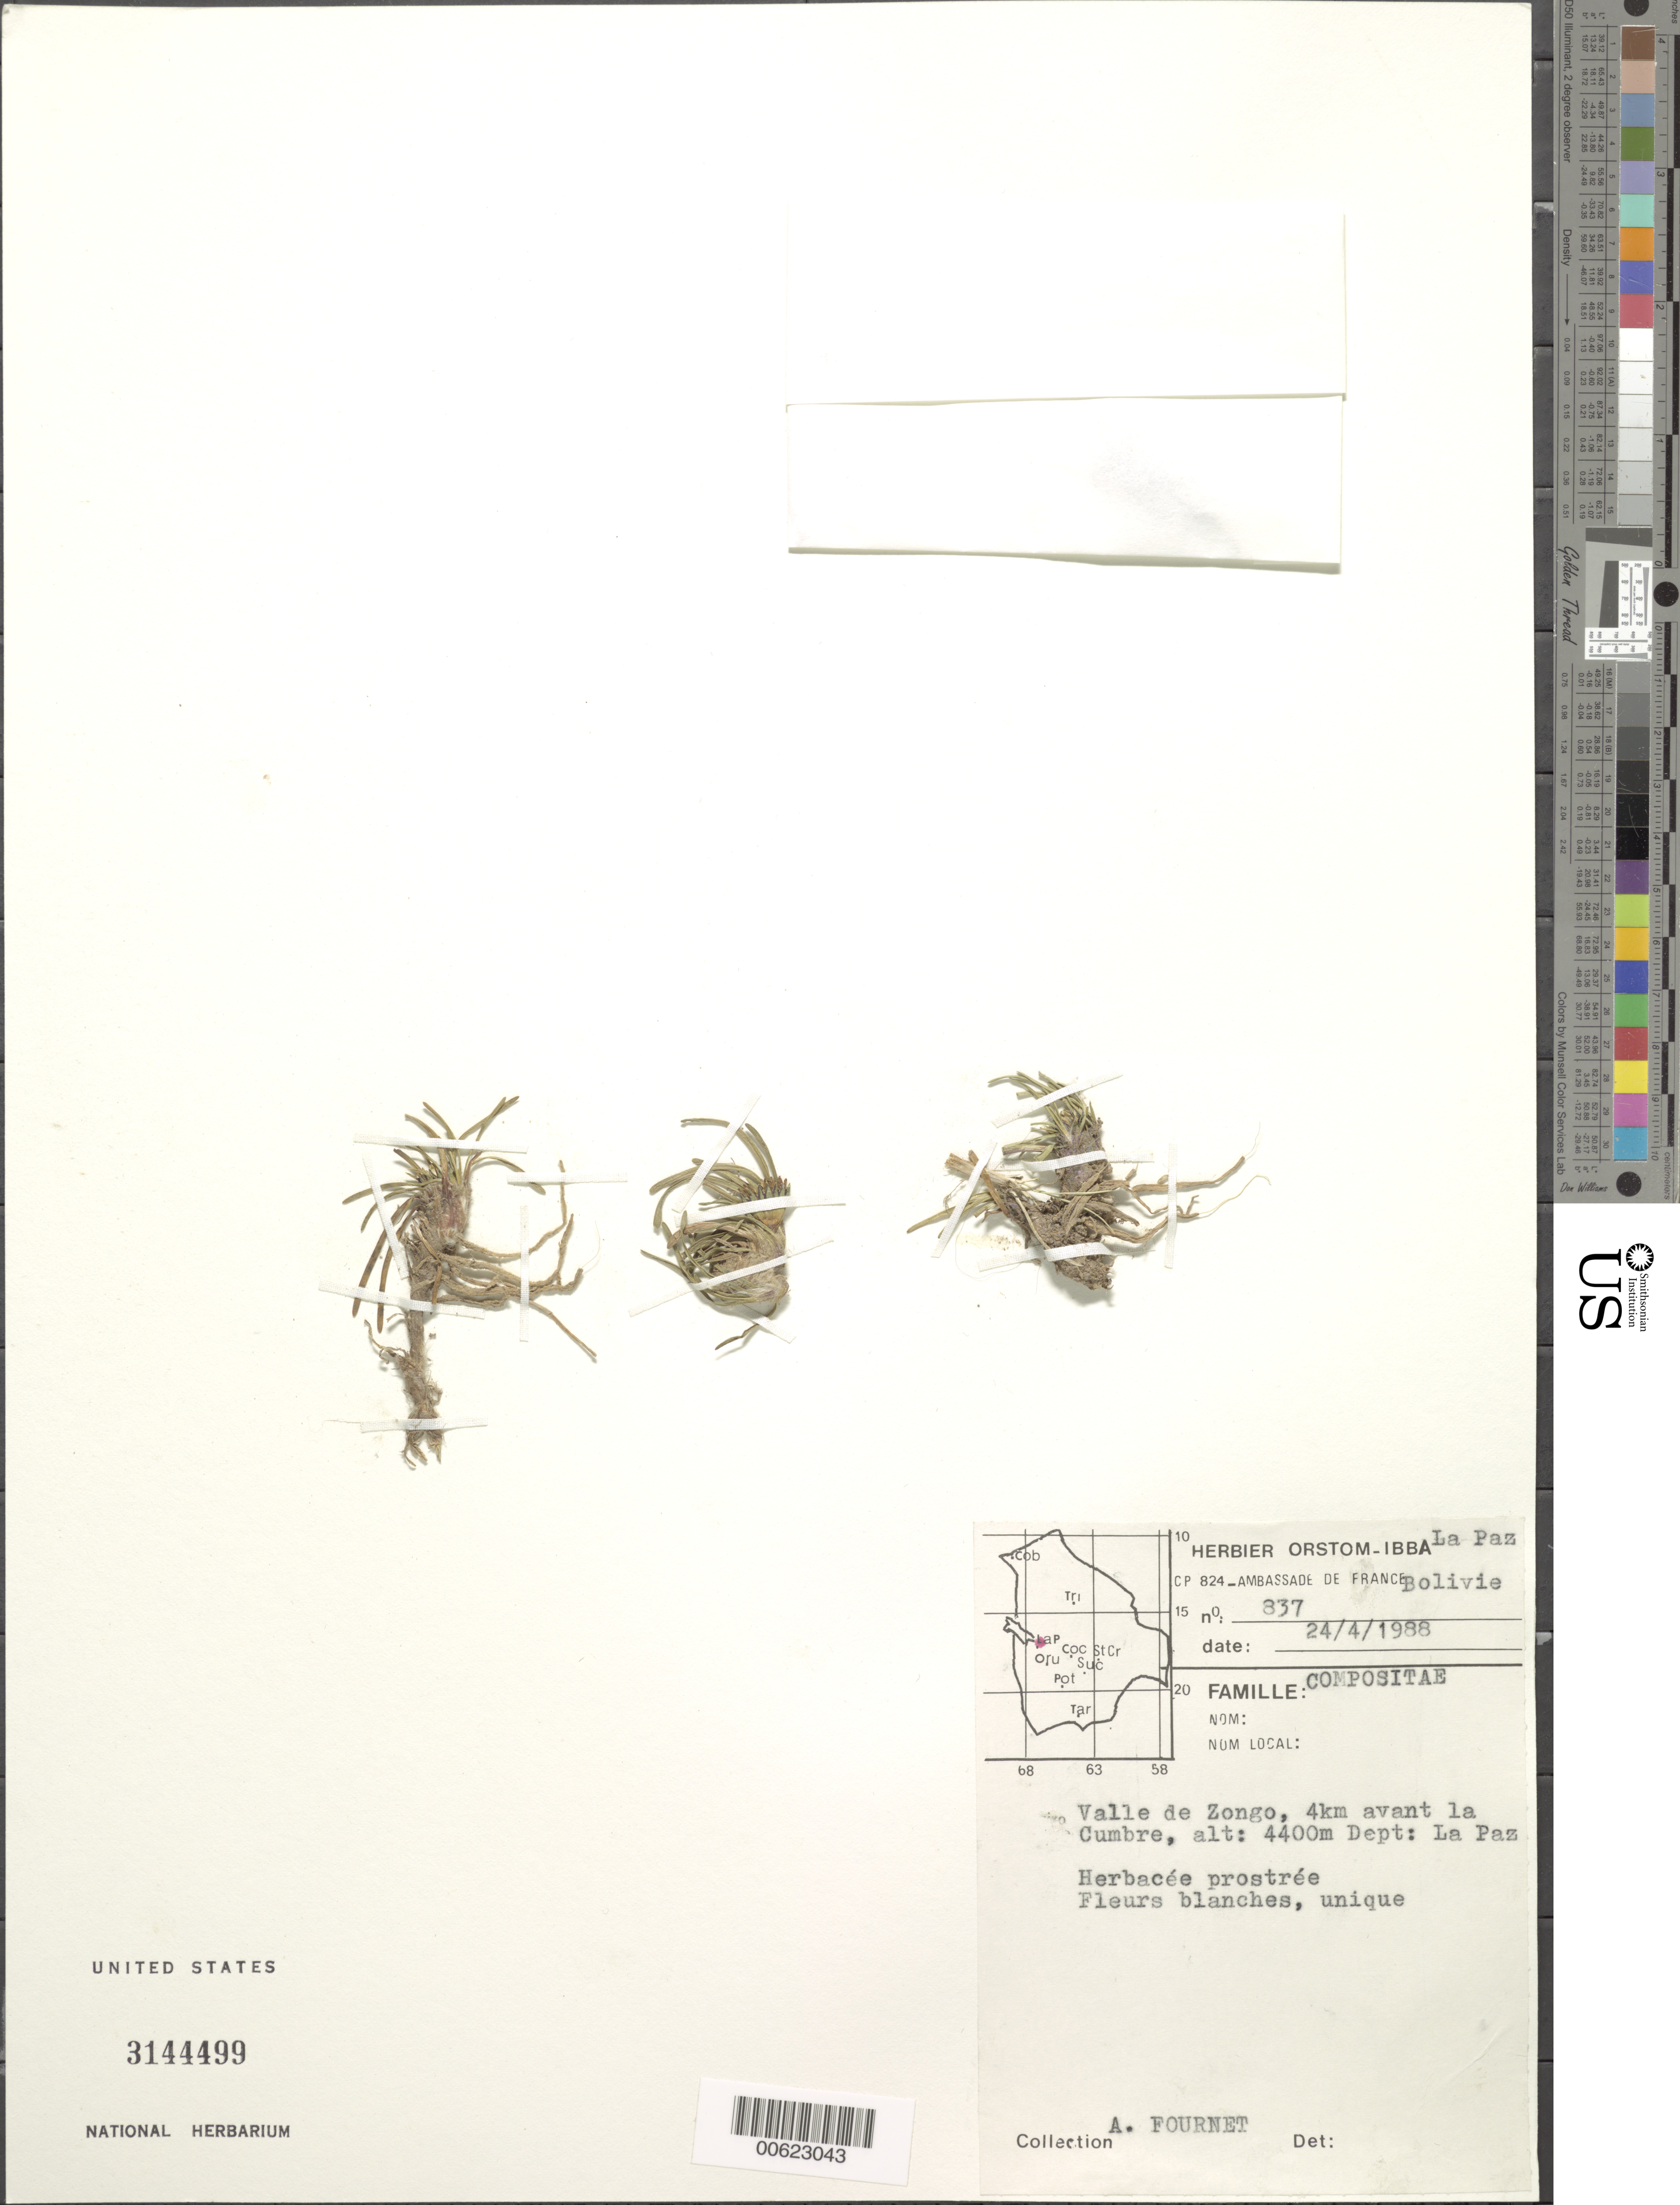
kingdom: Plantae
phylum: Tracheophyta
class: Magnoliopsida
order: Asterales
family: Asteraceae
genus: Werneria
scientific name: Werneria apiculata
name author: Sch. Bip.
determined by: Calvo, Joel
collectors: T. Feuerer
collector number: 837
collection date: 1988-04-24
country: Bolivia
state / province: La Paz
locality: Valle de Zongo, 4 km avant la Cumbre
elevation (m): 4400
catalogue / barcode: US 3144499